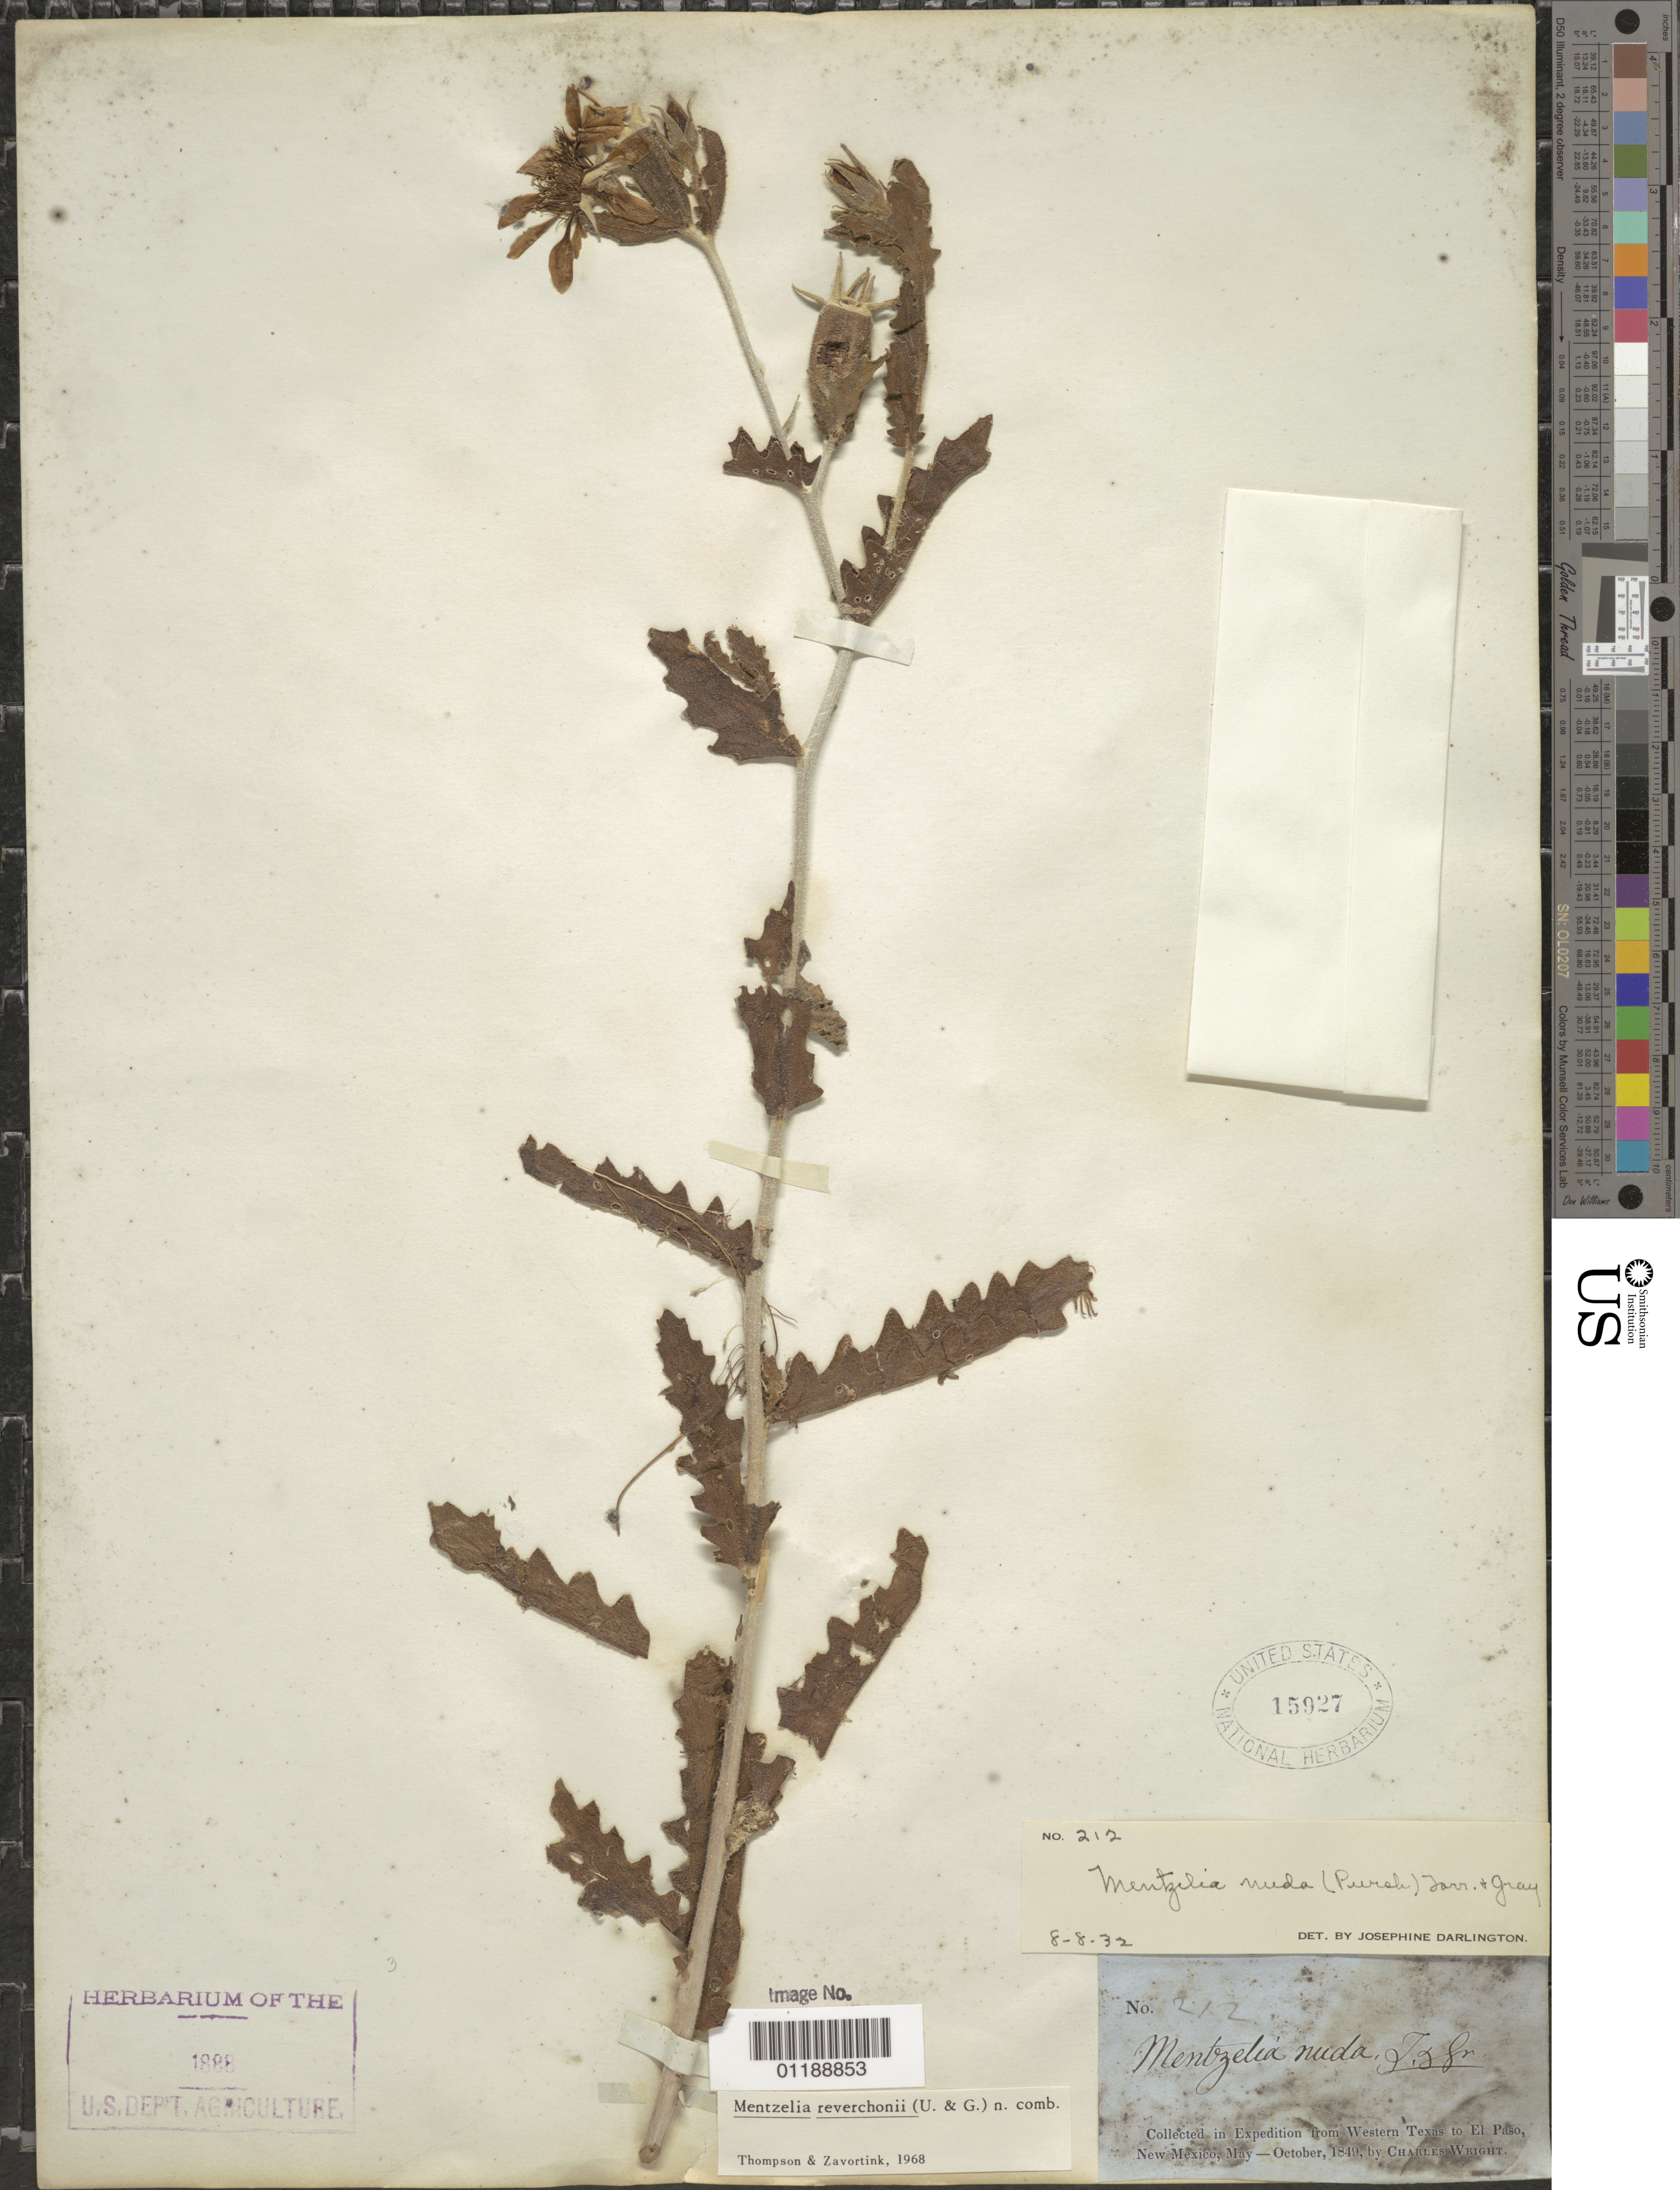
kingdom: Plantae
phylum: Tracheophyta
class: Magnoliopsida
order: Cornales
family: Loasaceae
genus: Mentzelia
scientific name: Mentzelia reverchonii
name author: (Urb.) H.J. Thomps. & Zavort.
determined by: Zavortink, J. E.; Thompson, H. J.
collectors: C. Wright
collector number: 212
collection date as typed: May 1849 to -- Oct 1849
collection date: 1849-05/1849-10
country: United States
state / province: New Mexico / Texas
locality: from Western Texas to El Paso, New Mexico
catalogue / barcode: US 15927